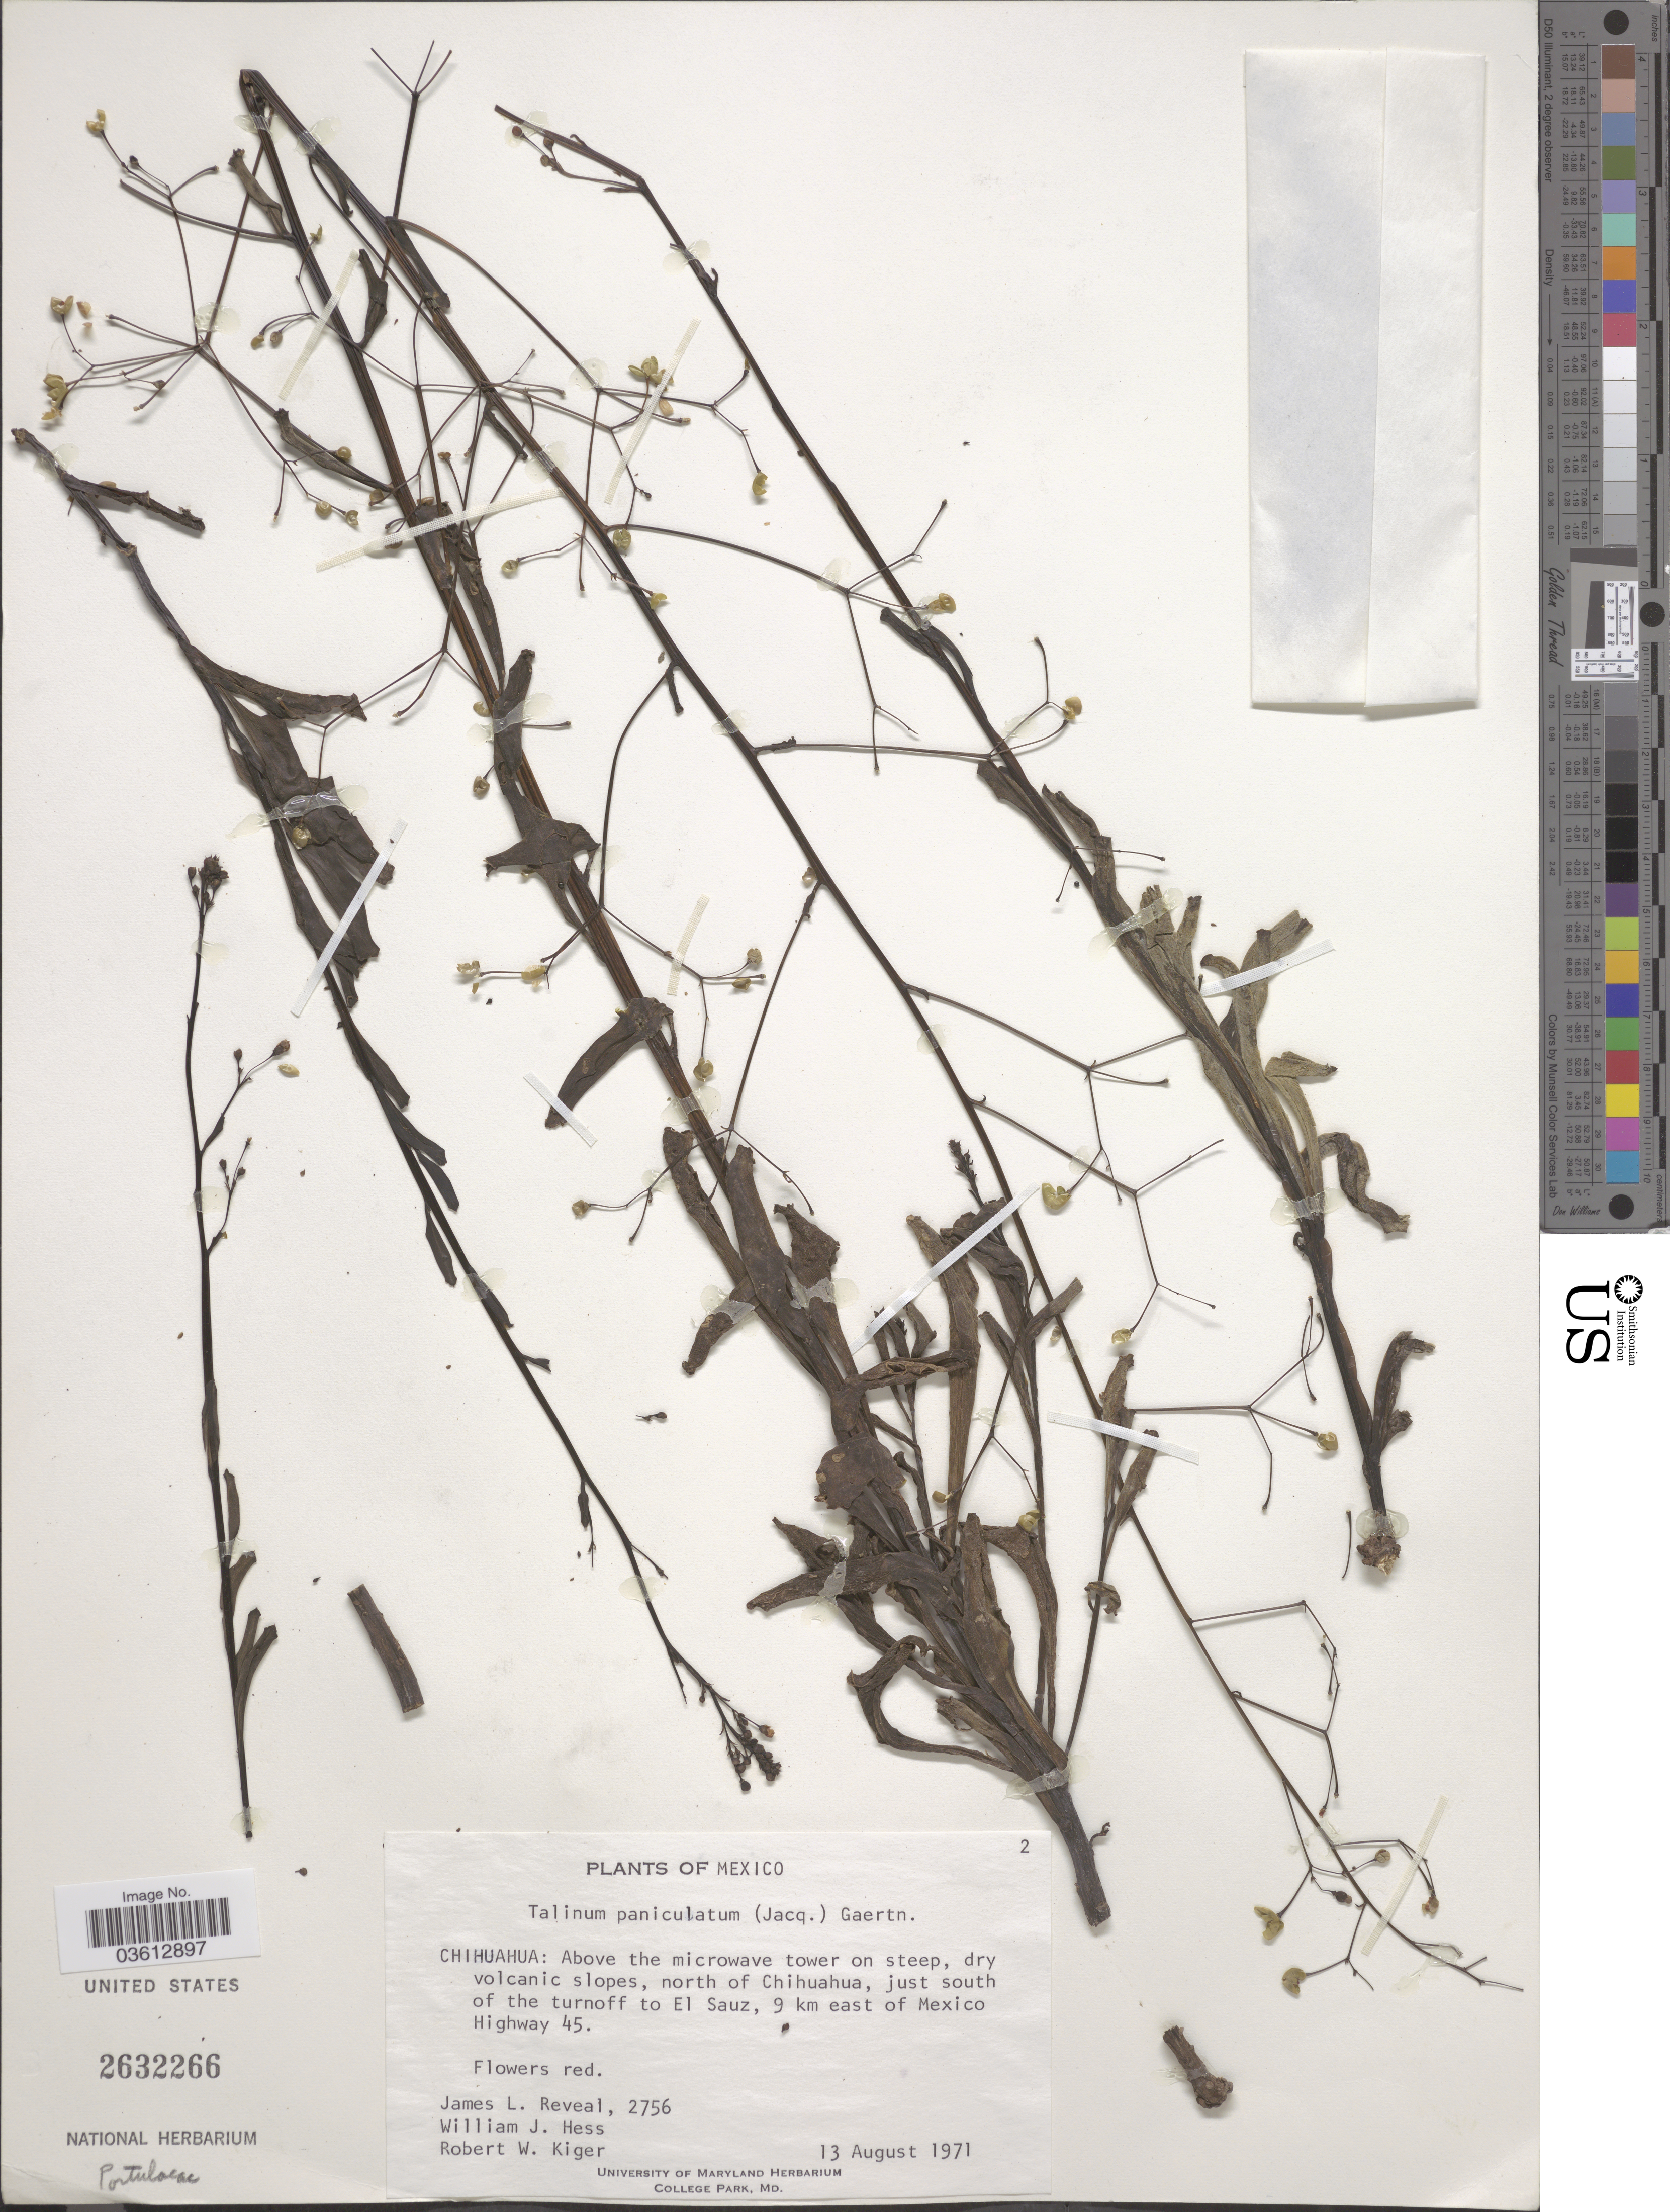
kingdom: Plantae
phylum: Tracheophyta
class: Magnoliopsida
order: Caryophyllales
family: Talinaceae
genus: Talinum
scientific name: Talinum paniculatum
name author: (Jacq.) Gaertn.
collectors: J. L. Reveal, W. Hess & R. Kiger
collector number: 2756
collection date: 1971-08-13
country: Mexico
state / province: Chihuahua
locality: Above the microwave tower on steep, dry volcanic slopes, north of Chihuahua, just south of the turnoff to El Sauz, 9 km east of Mexico Highway 45.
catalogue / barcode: US 2632266